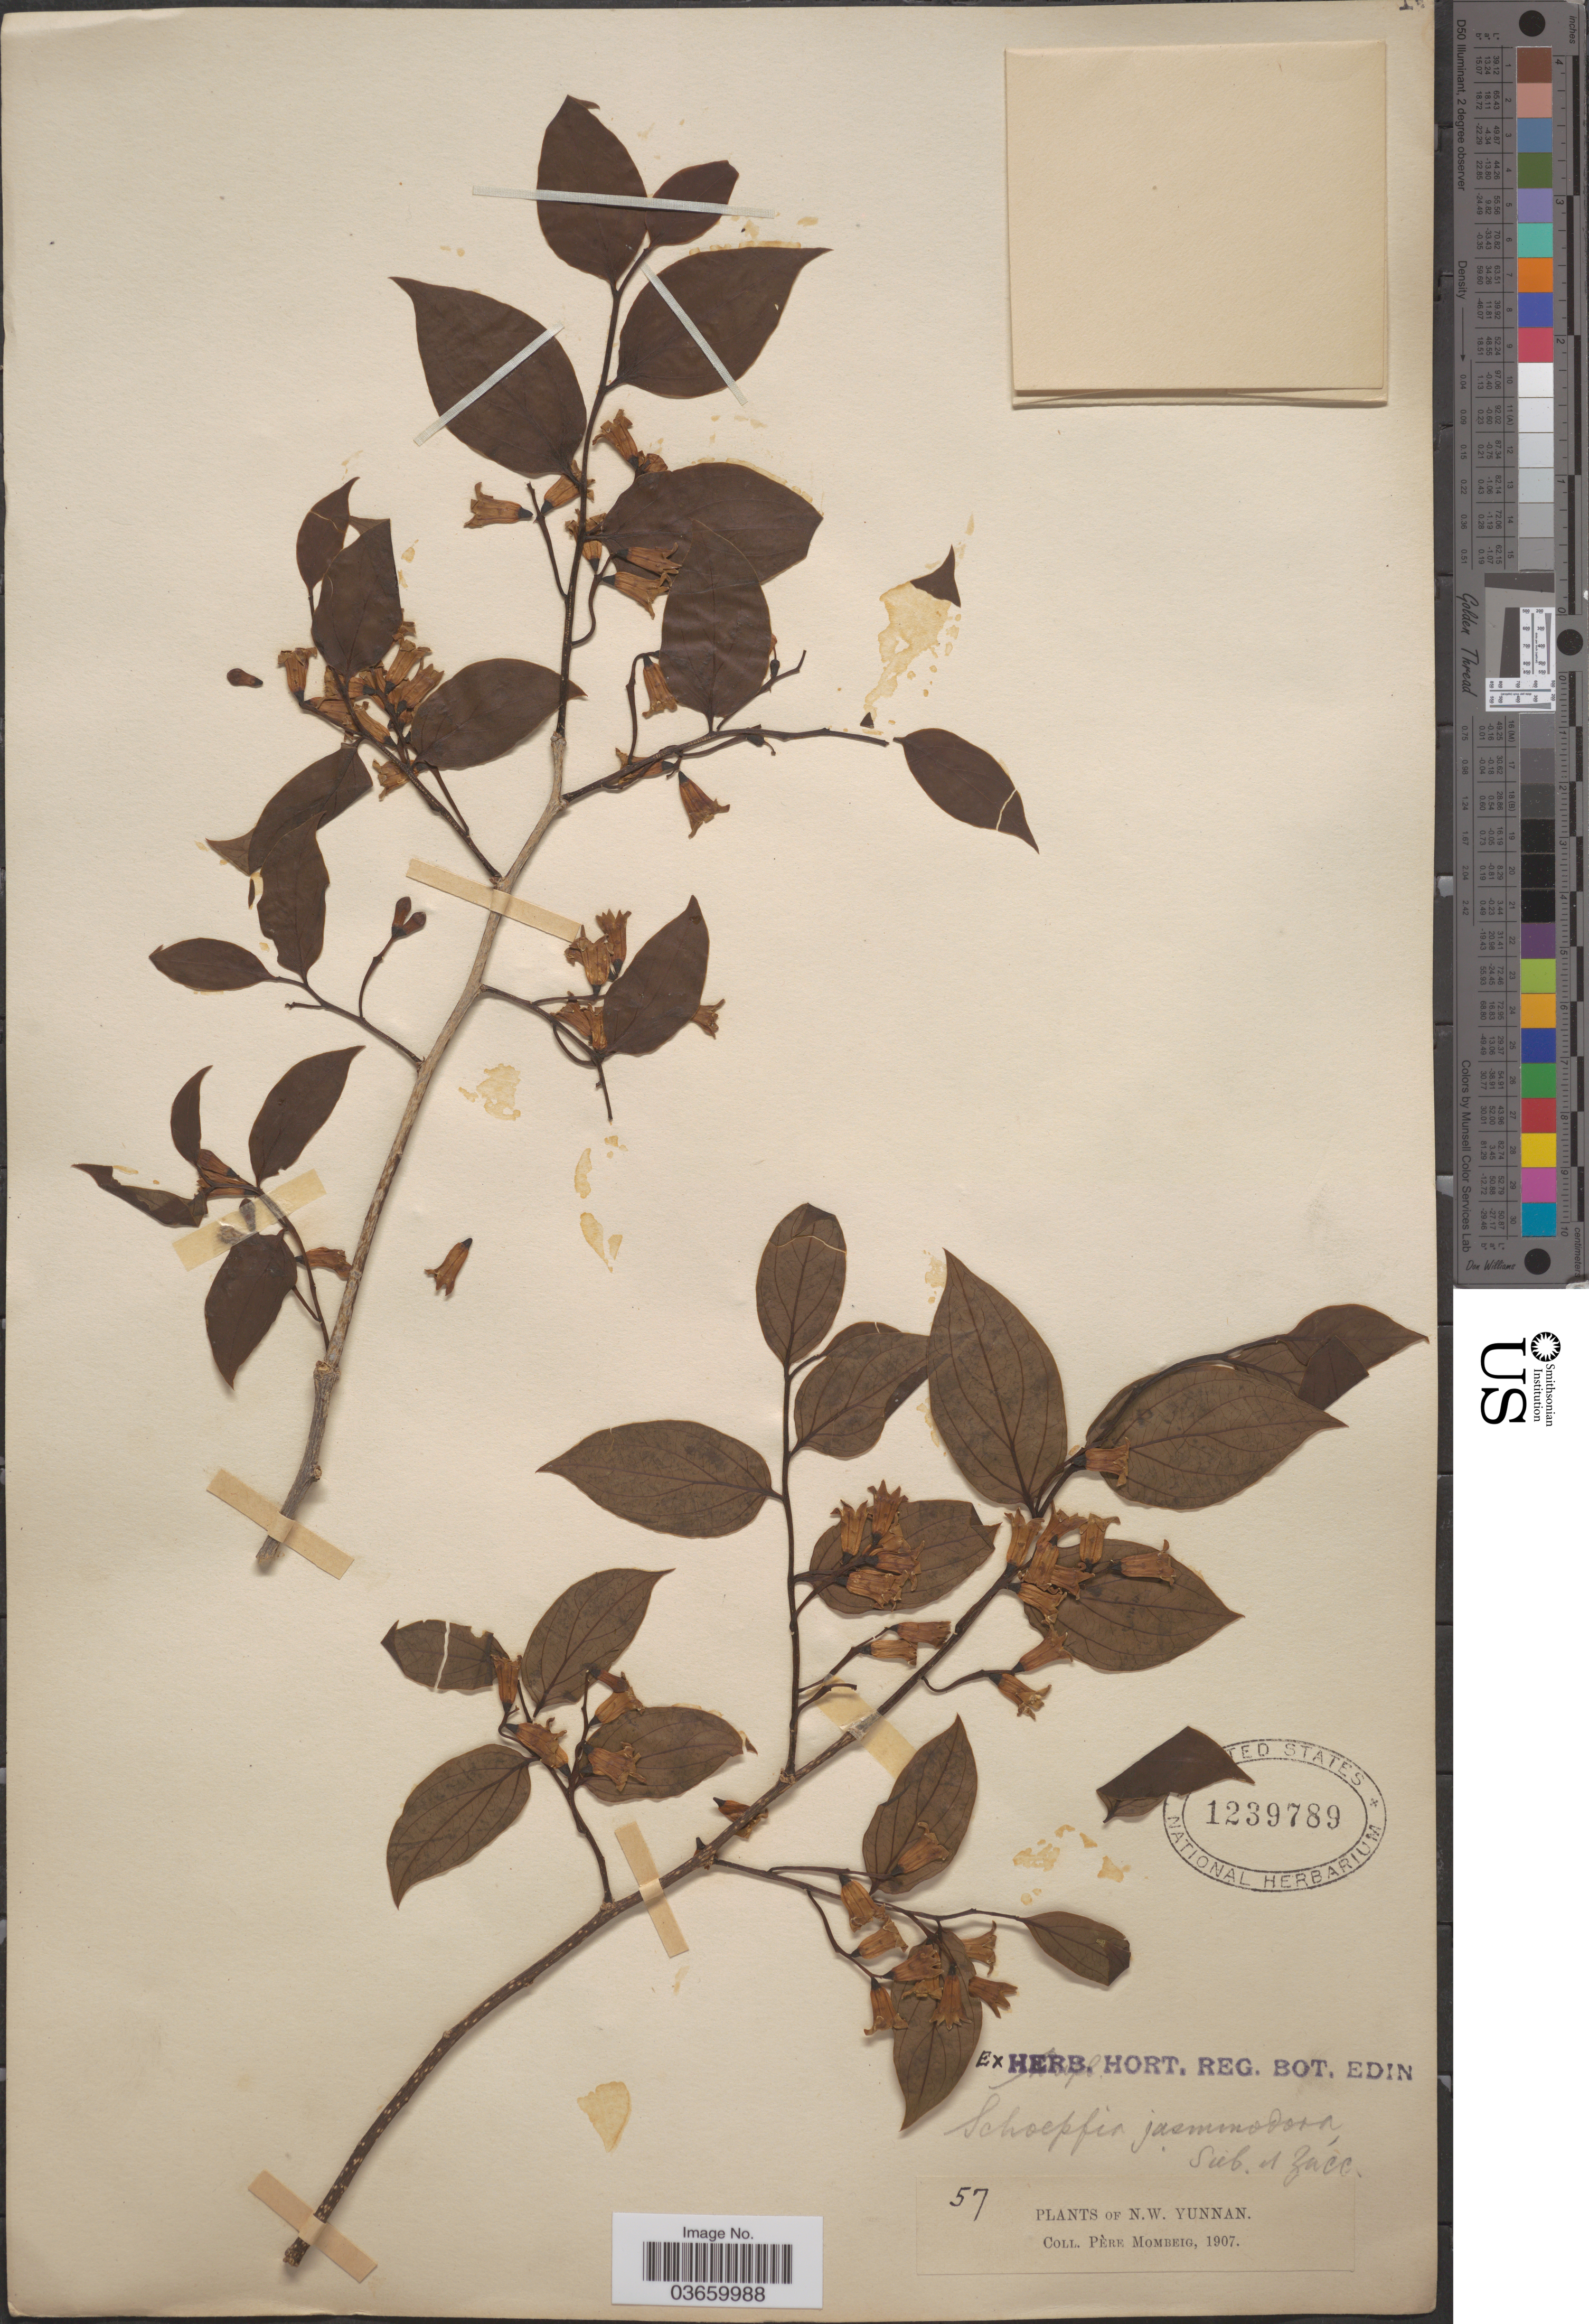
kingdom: Plantae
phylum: Tracheophyta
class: Magnoliopsida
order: Santalales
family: Schoepfiaceae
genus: Schoepfia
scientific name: Schoepfia jasminodora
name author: Zucc. & Siebold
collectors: Mombeig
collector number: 57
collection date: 1907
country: China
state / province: Yunnan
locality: N.W. Yunnan.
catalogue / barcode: US 1239789